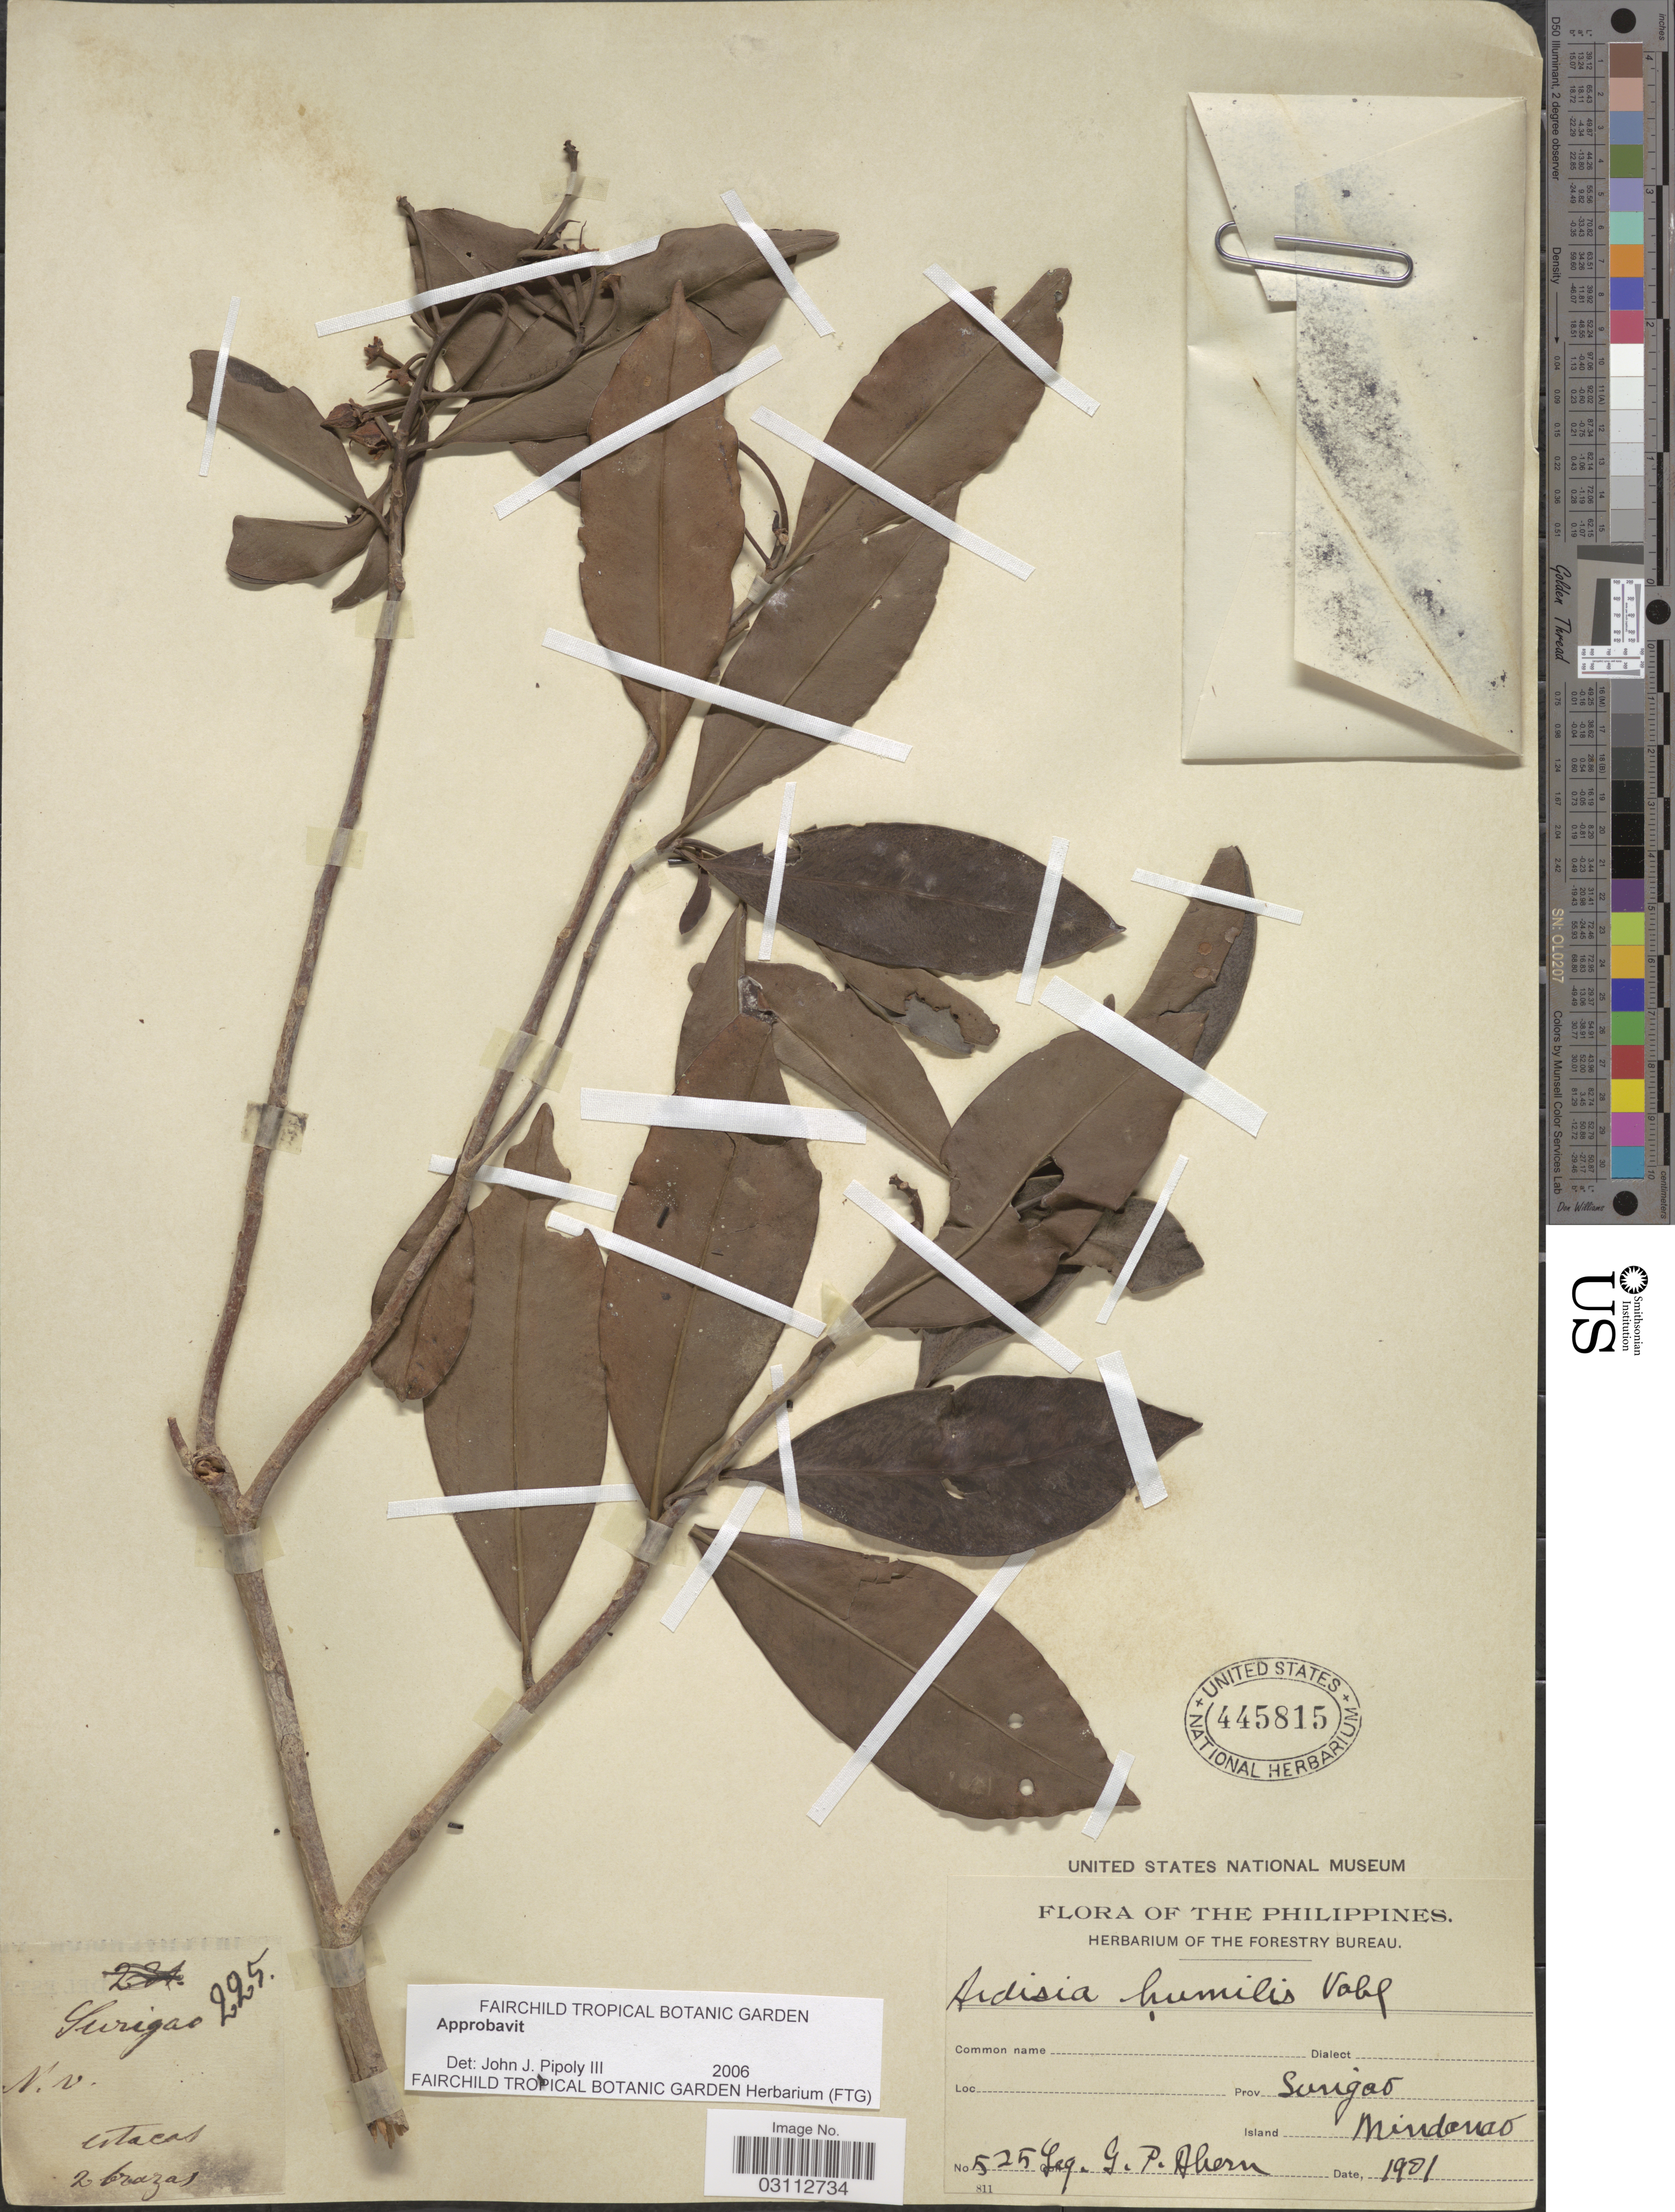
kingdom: Plantae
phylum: Tracheophyta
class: Magnoliopsida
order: Ericales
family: Primulaceae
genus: Ardisia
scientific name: Ardisia humilis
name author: Vahl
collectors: G. Ahern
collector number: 525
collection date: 1901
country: Philippines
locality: Prov. Surigao, Island Mindanao.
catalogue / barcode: US 445815